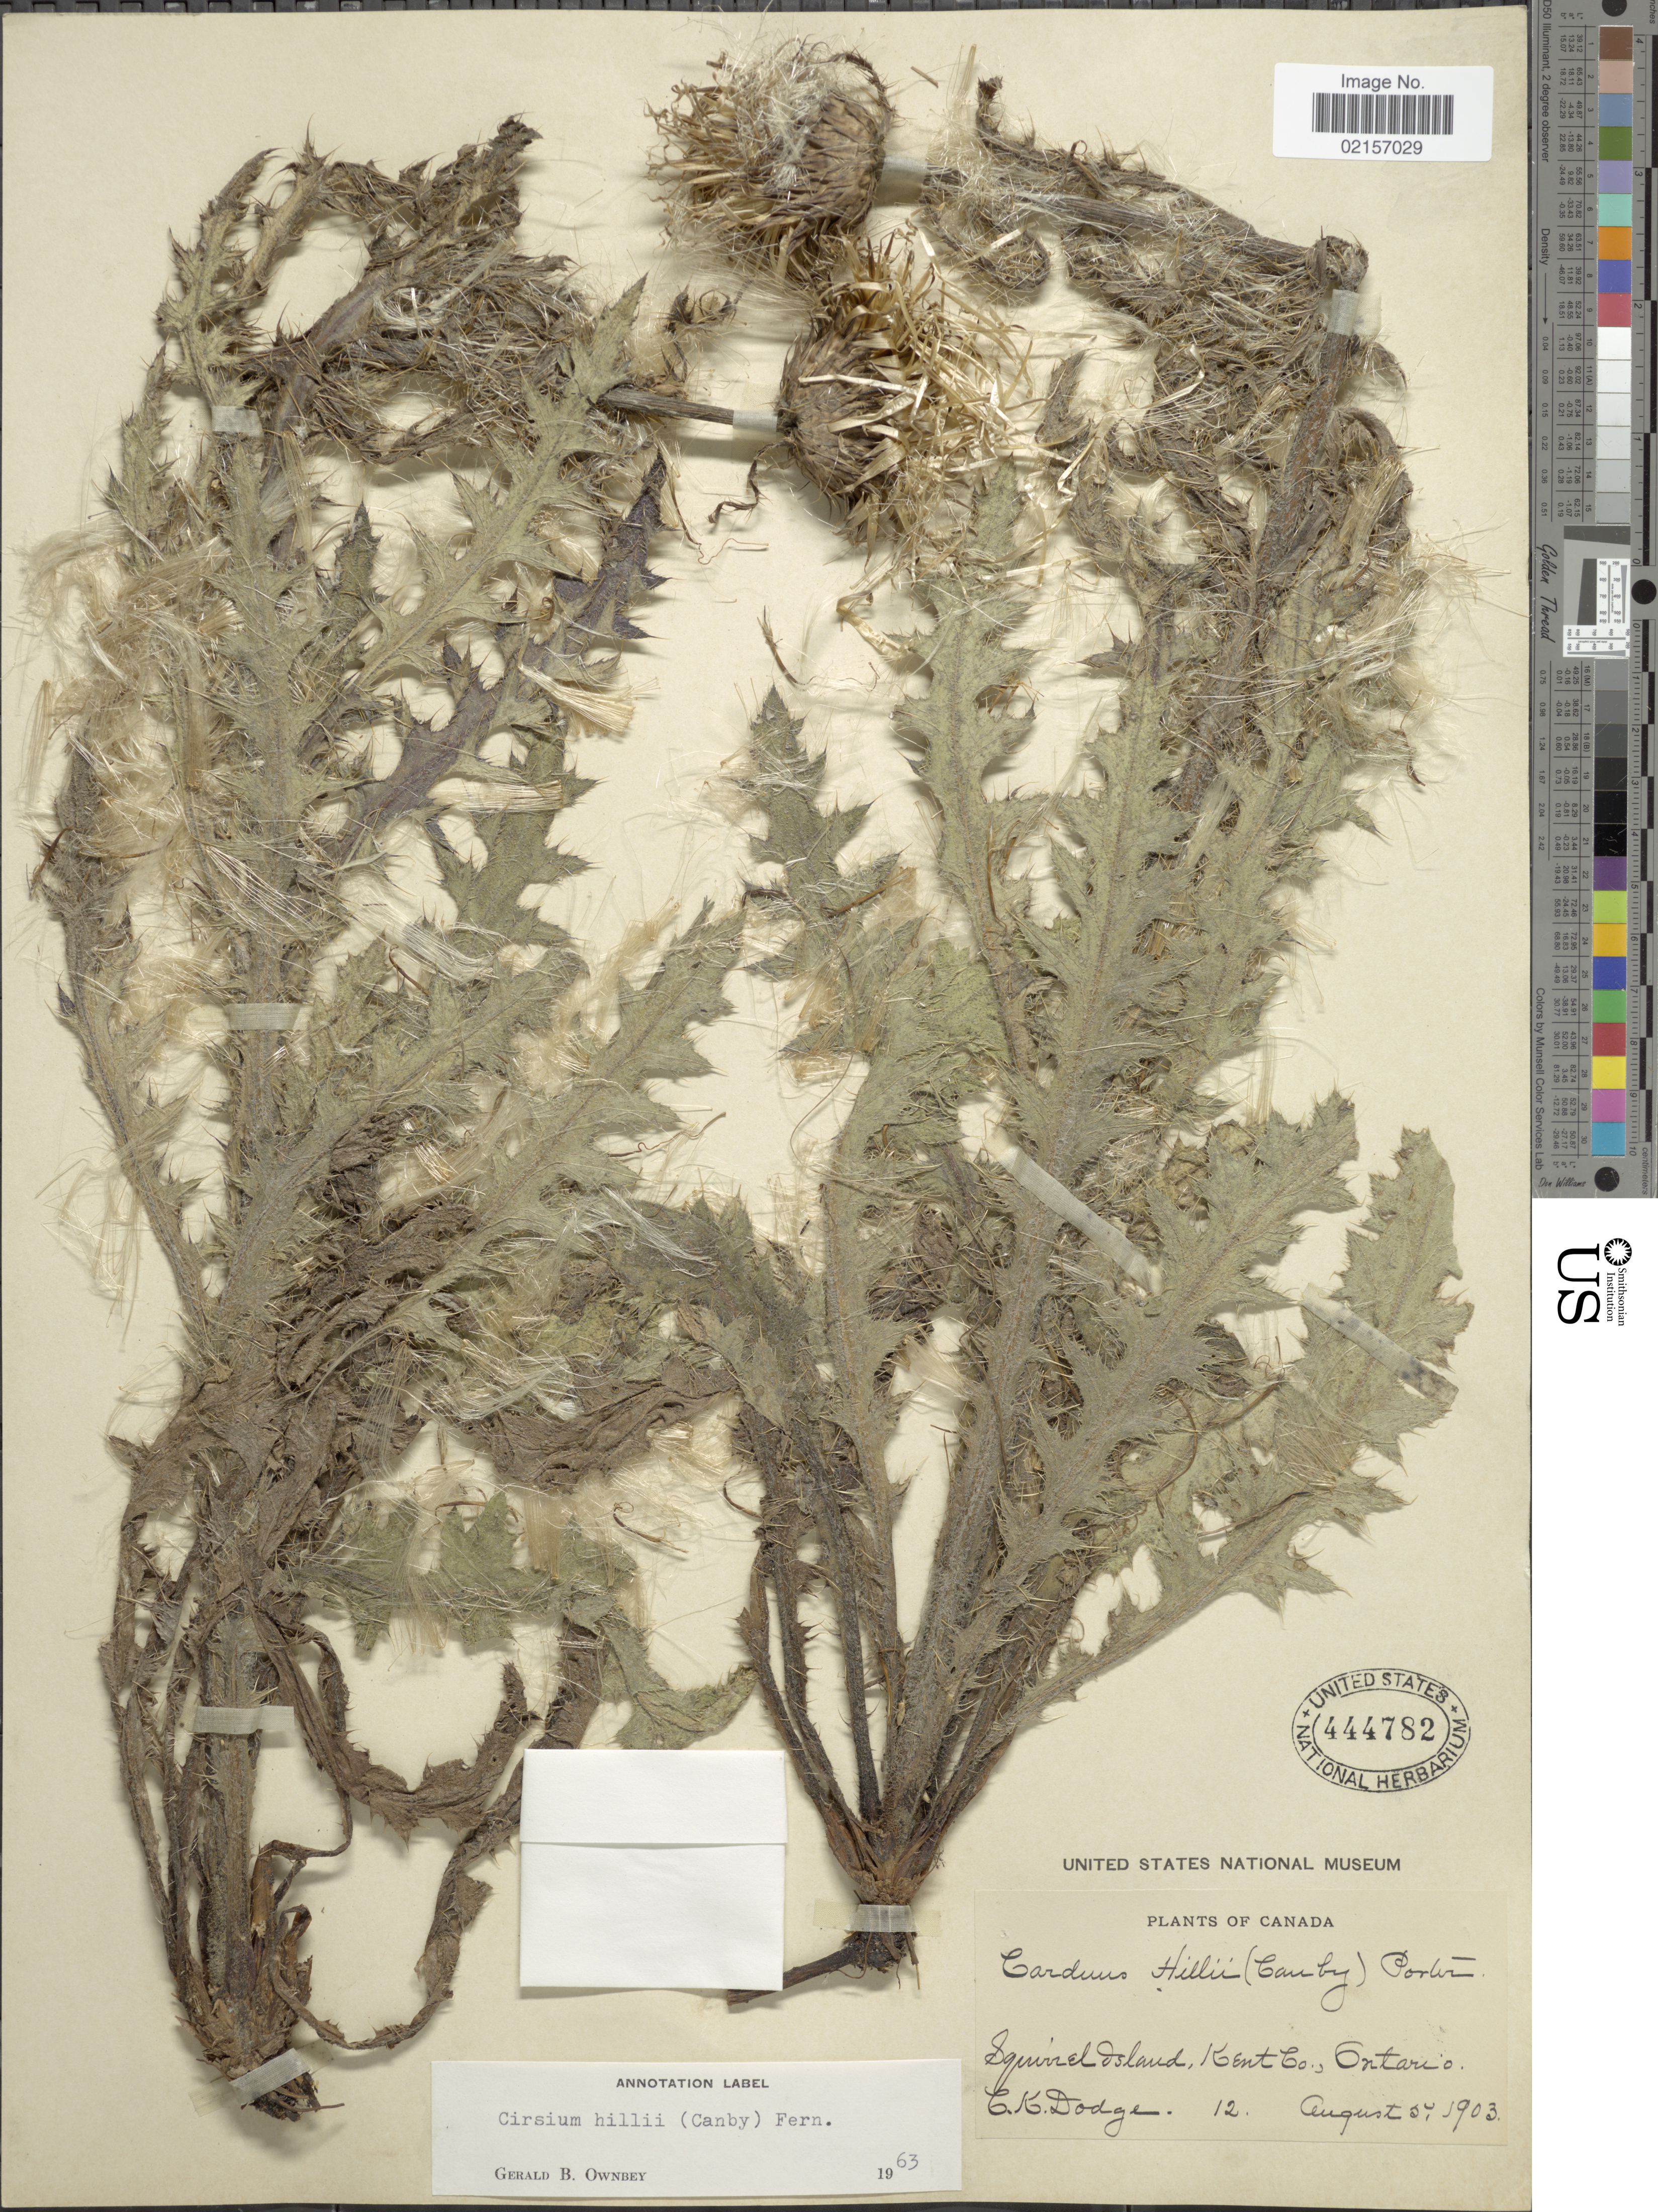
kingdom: Plantae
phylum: Tracheophyta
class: Magnoliopsida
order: Asterales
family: Asteraceae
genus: Cirsium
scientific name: Cirsium pumilum var. hillii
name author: (Canby) B. Boivin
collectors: C. Dodge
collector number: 12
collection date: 1903-08-05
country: Canada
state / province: Ontario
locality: Squirrel Island, Kent Co.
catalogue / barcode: US 444782